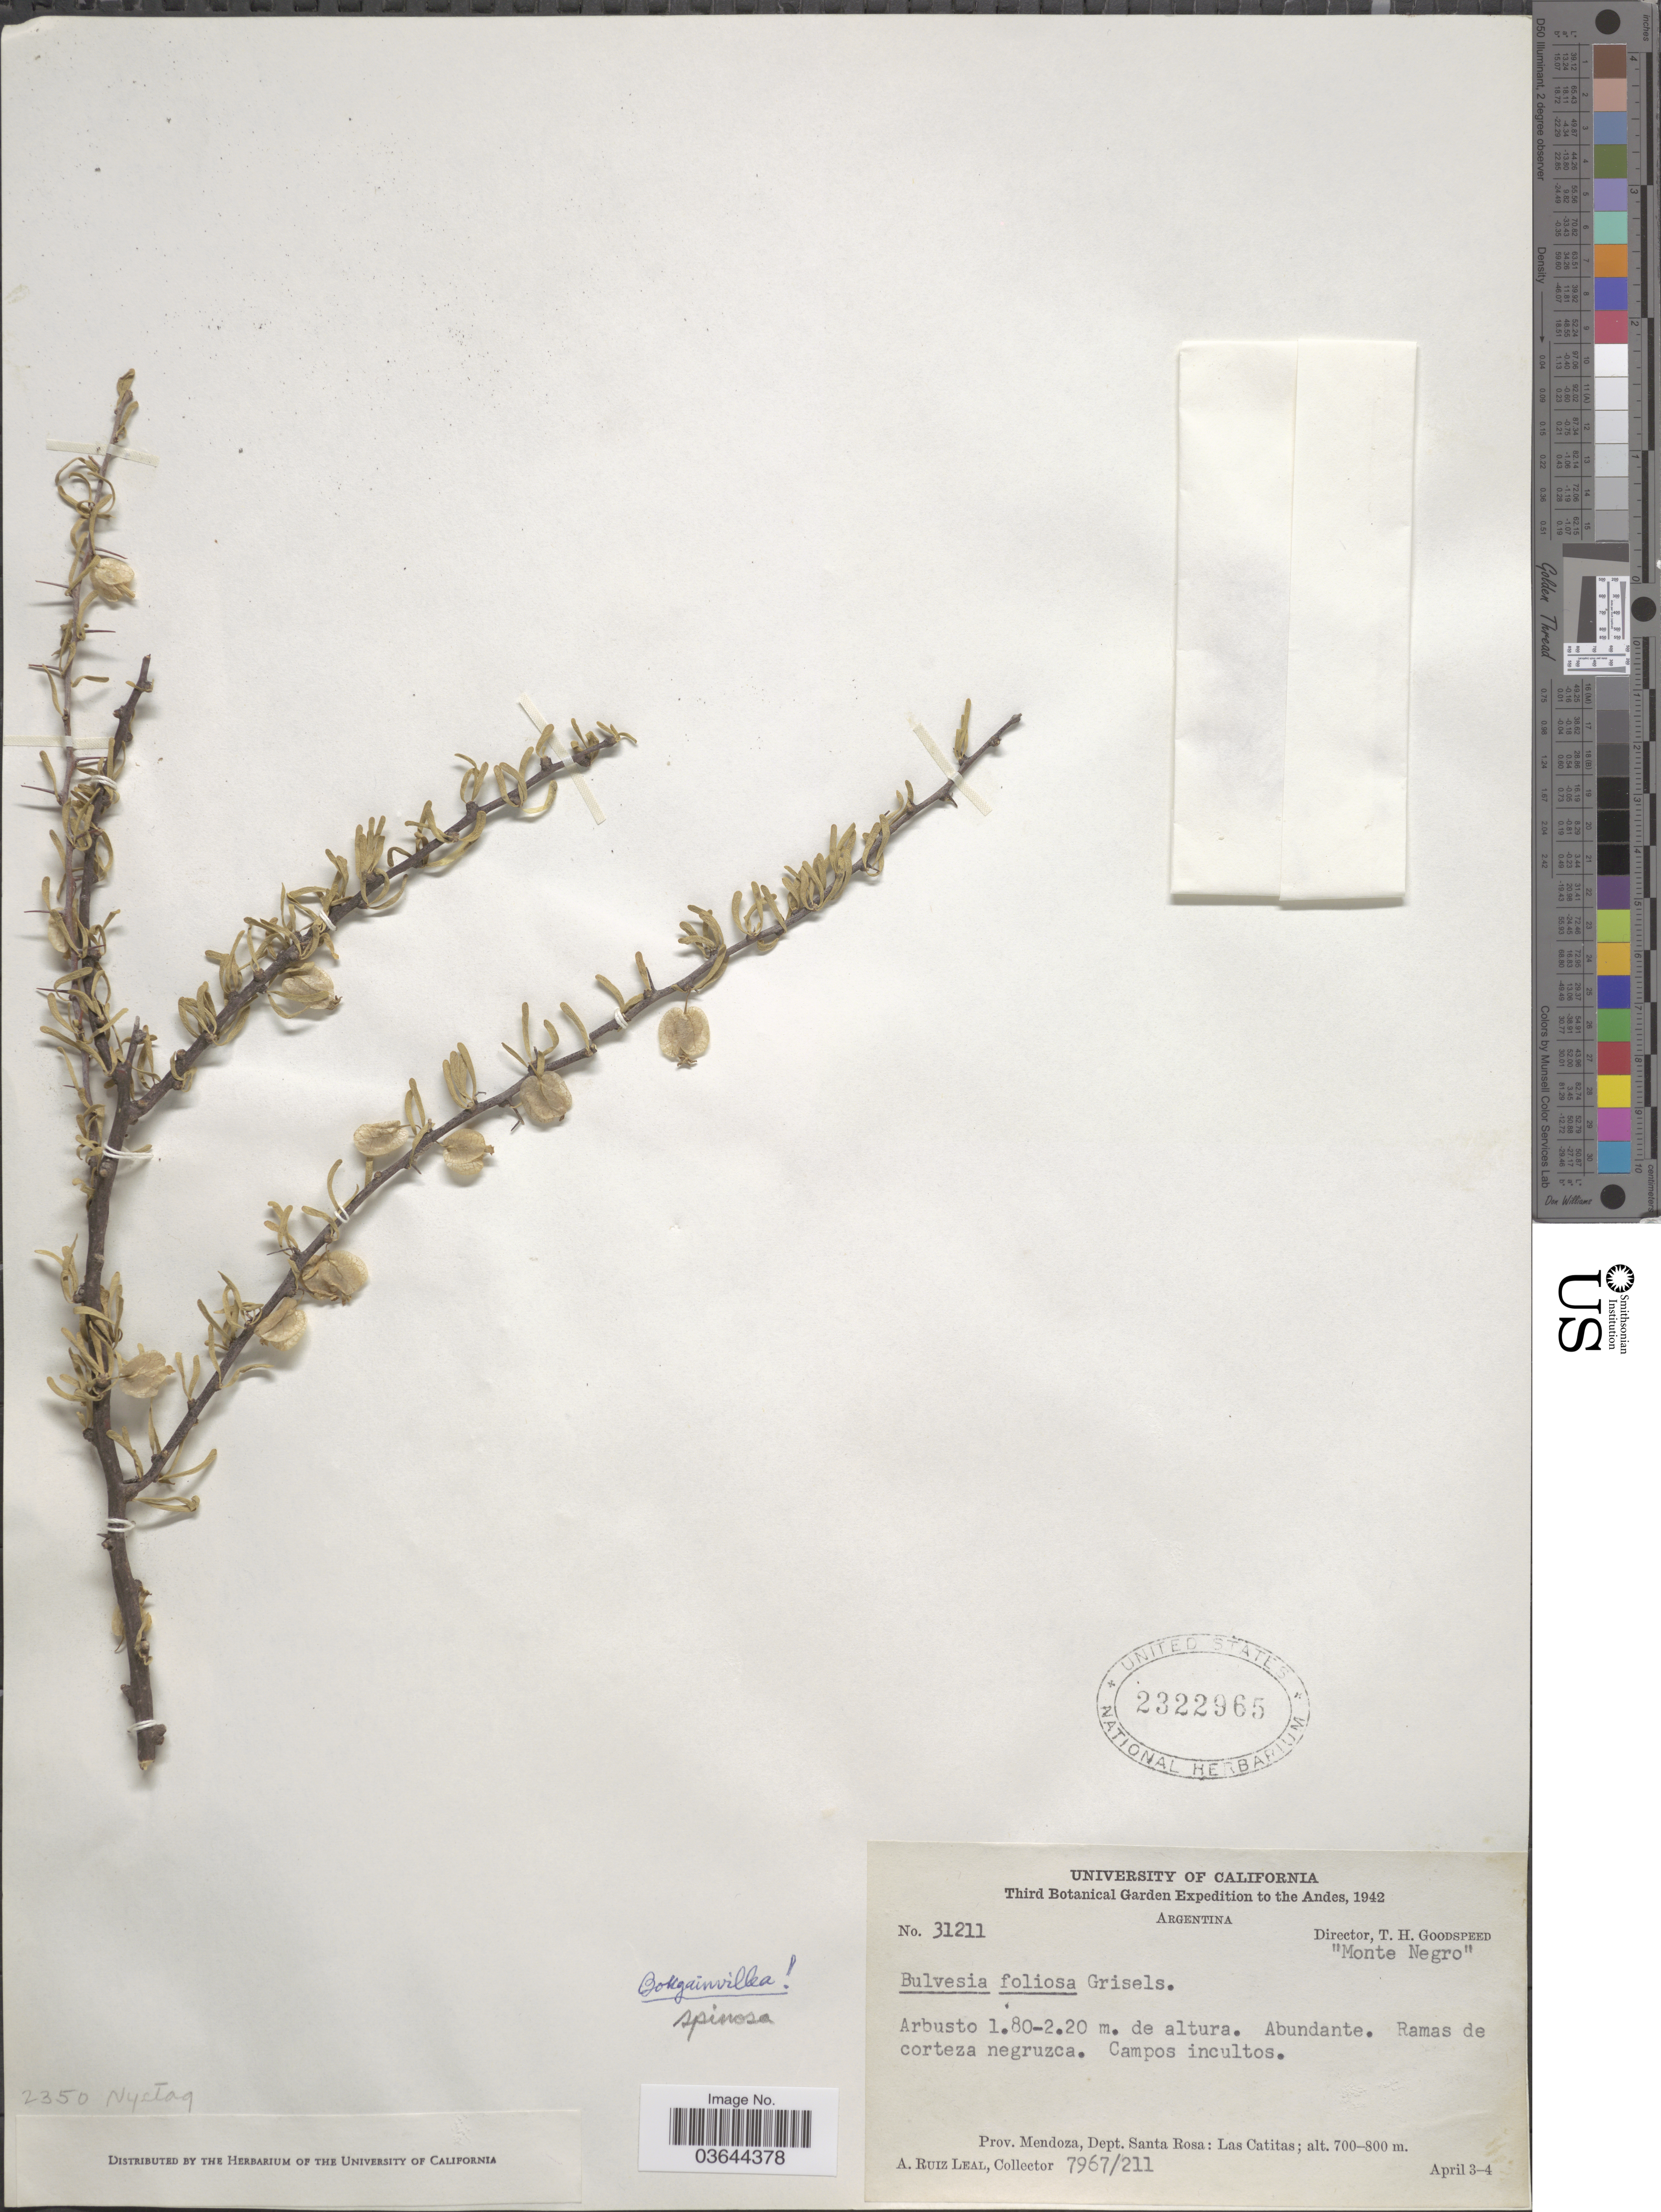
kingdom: Plantae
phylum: Tracheophyta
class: Magnoliopsida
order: Caryophyllales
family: Nyctaginaceae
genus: Bougainvillea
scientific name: Bougainvillea spinosa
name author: (Cav.) Heimerl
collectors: A. R. Leal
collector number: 7967/211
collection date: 1942-04-03/1942-04-04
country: Argentina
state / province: Mendoza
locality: The Andes. Ramas de corteza negruzca. Campos incultos. Dept. Santa Rosa: Las Catitas.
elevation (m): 700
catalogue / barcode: US 2322965